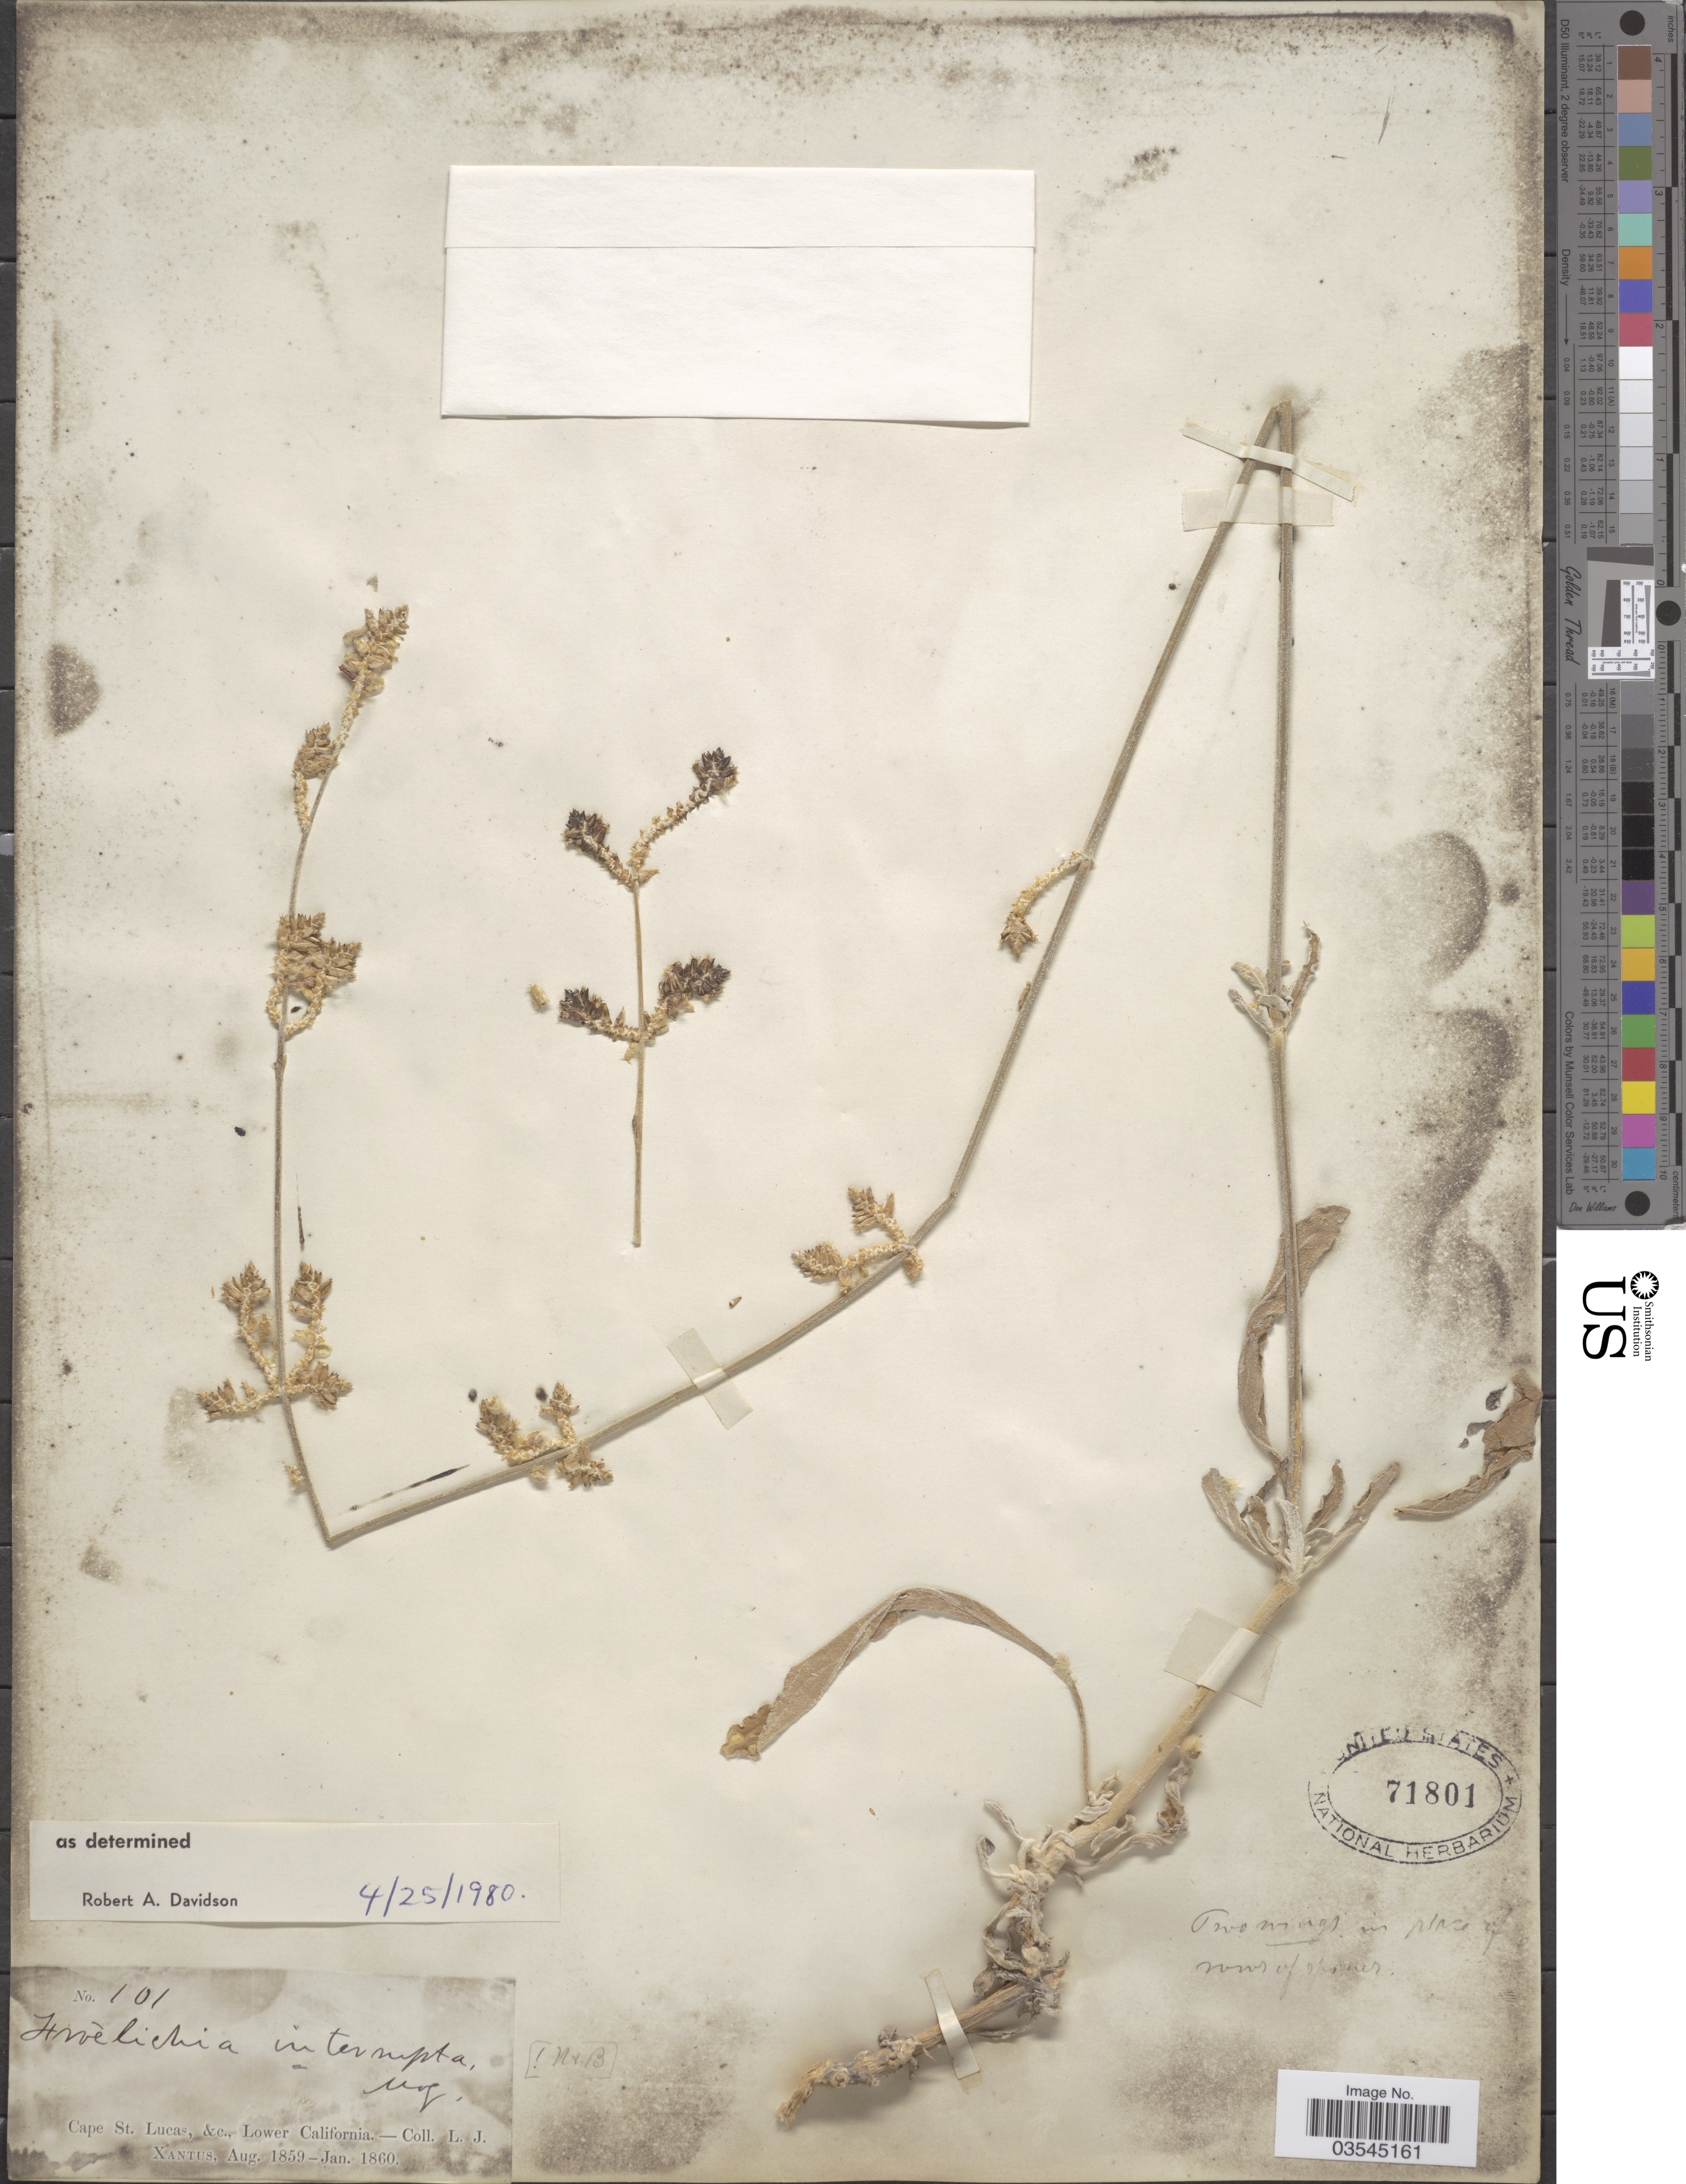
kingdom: Plantae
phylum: Tracheophyta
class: Magnoliopsida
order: Caryophyllales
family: Amaranthaceae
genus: Froelichia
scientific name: Froelichia interrupta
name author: (L.) Moq.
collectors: L. J. Xantus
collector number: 101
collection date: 1859-08/1860-01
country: Mexico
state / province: Baja California Sur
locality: Cape St. Lucas, &c., Lower California.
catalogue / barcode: US 71801